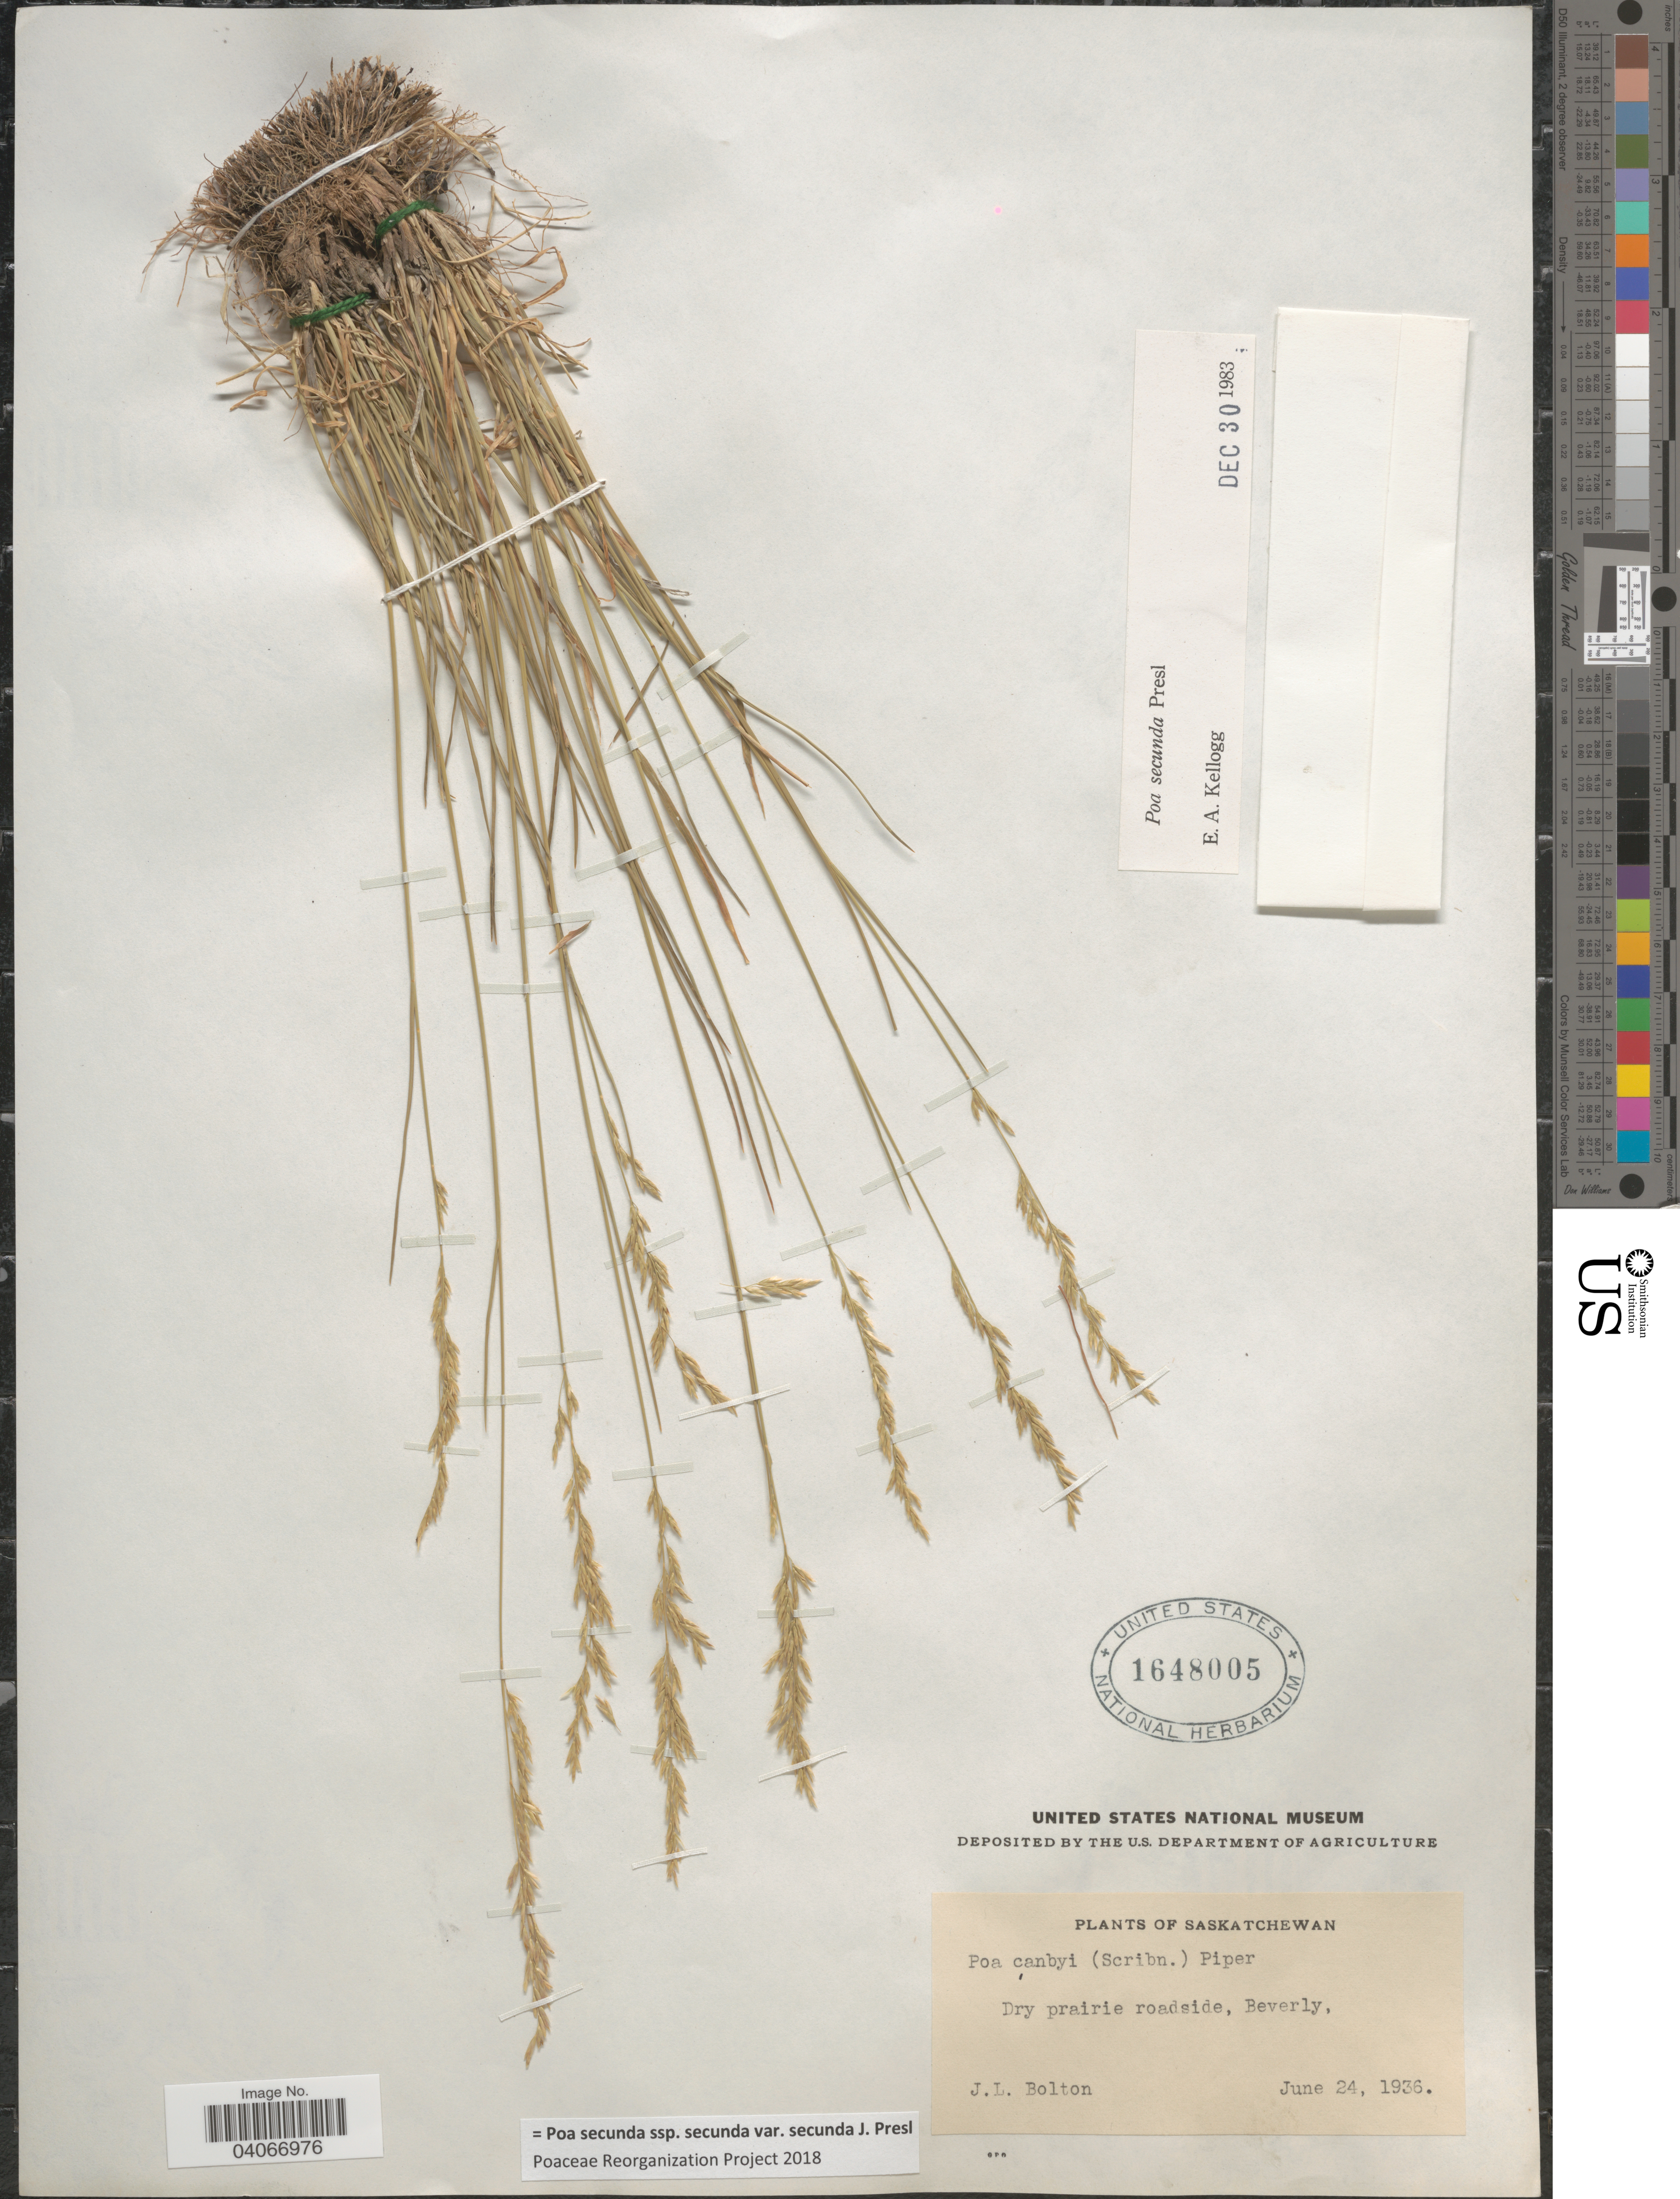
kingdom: Plantae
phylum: Tracheophyta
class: Liliopsida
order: Poales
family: Poaceae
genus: Poa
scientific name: Poa secunda subsp. secunda var. secunda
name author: J. Presl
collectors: J. Bolton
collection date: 1936-06-24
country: Canada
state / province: Saskatchewan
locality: Dry prairie roadside, Beverly.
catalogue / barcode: US 1648005